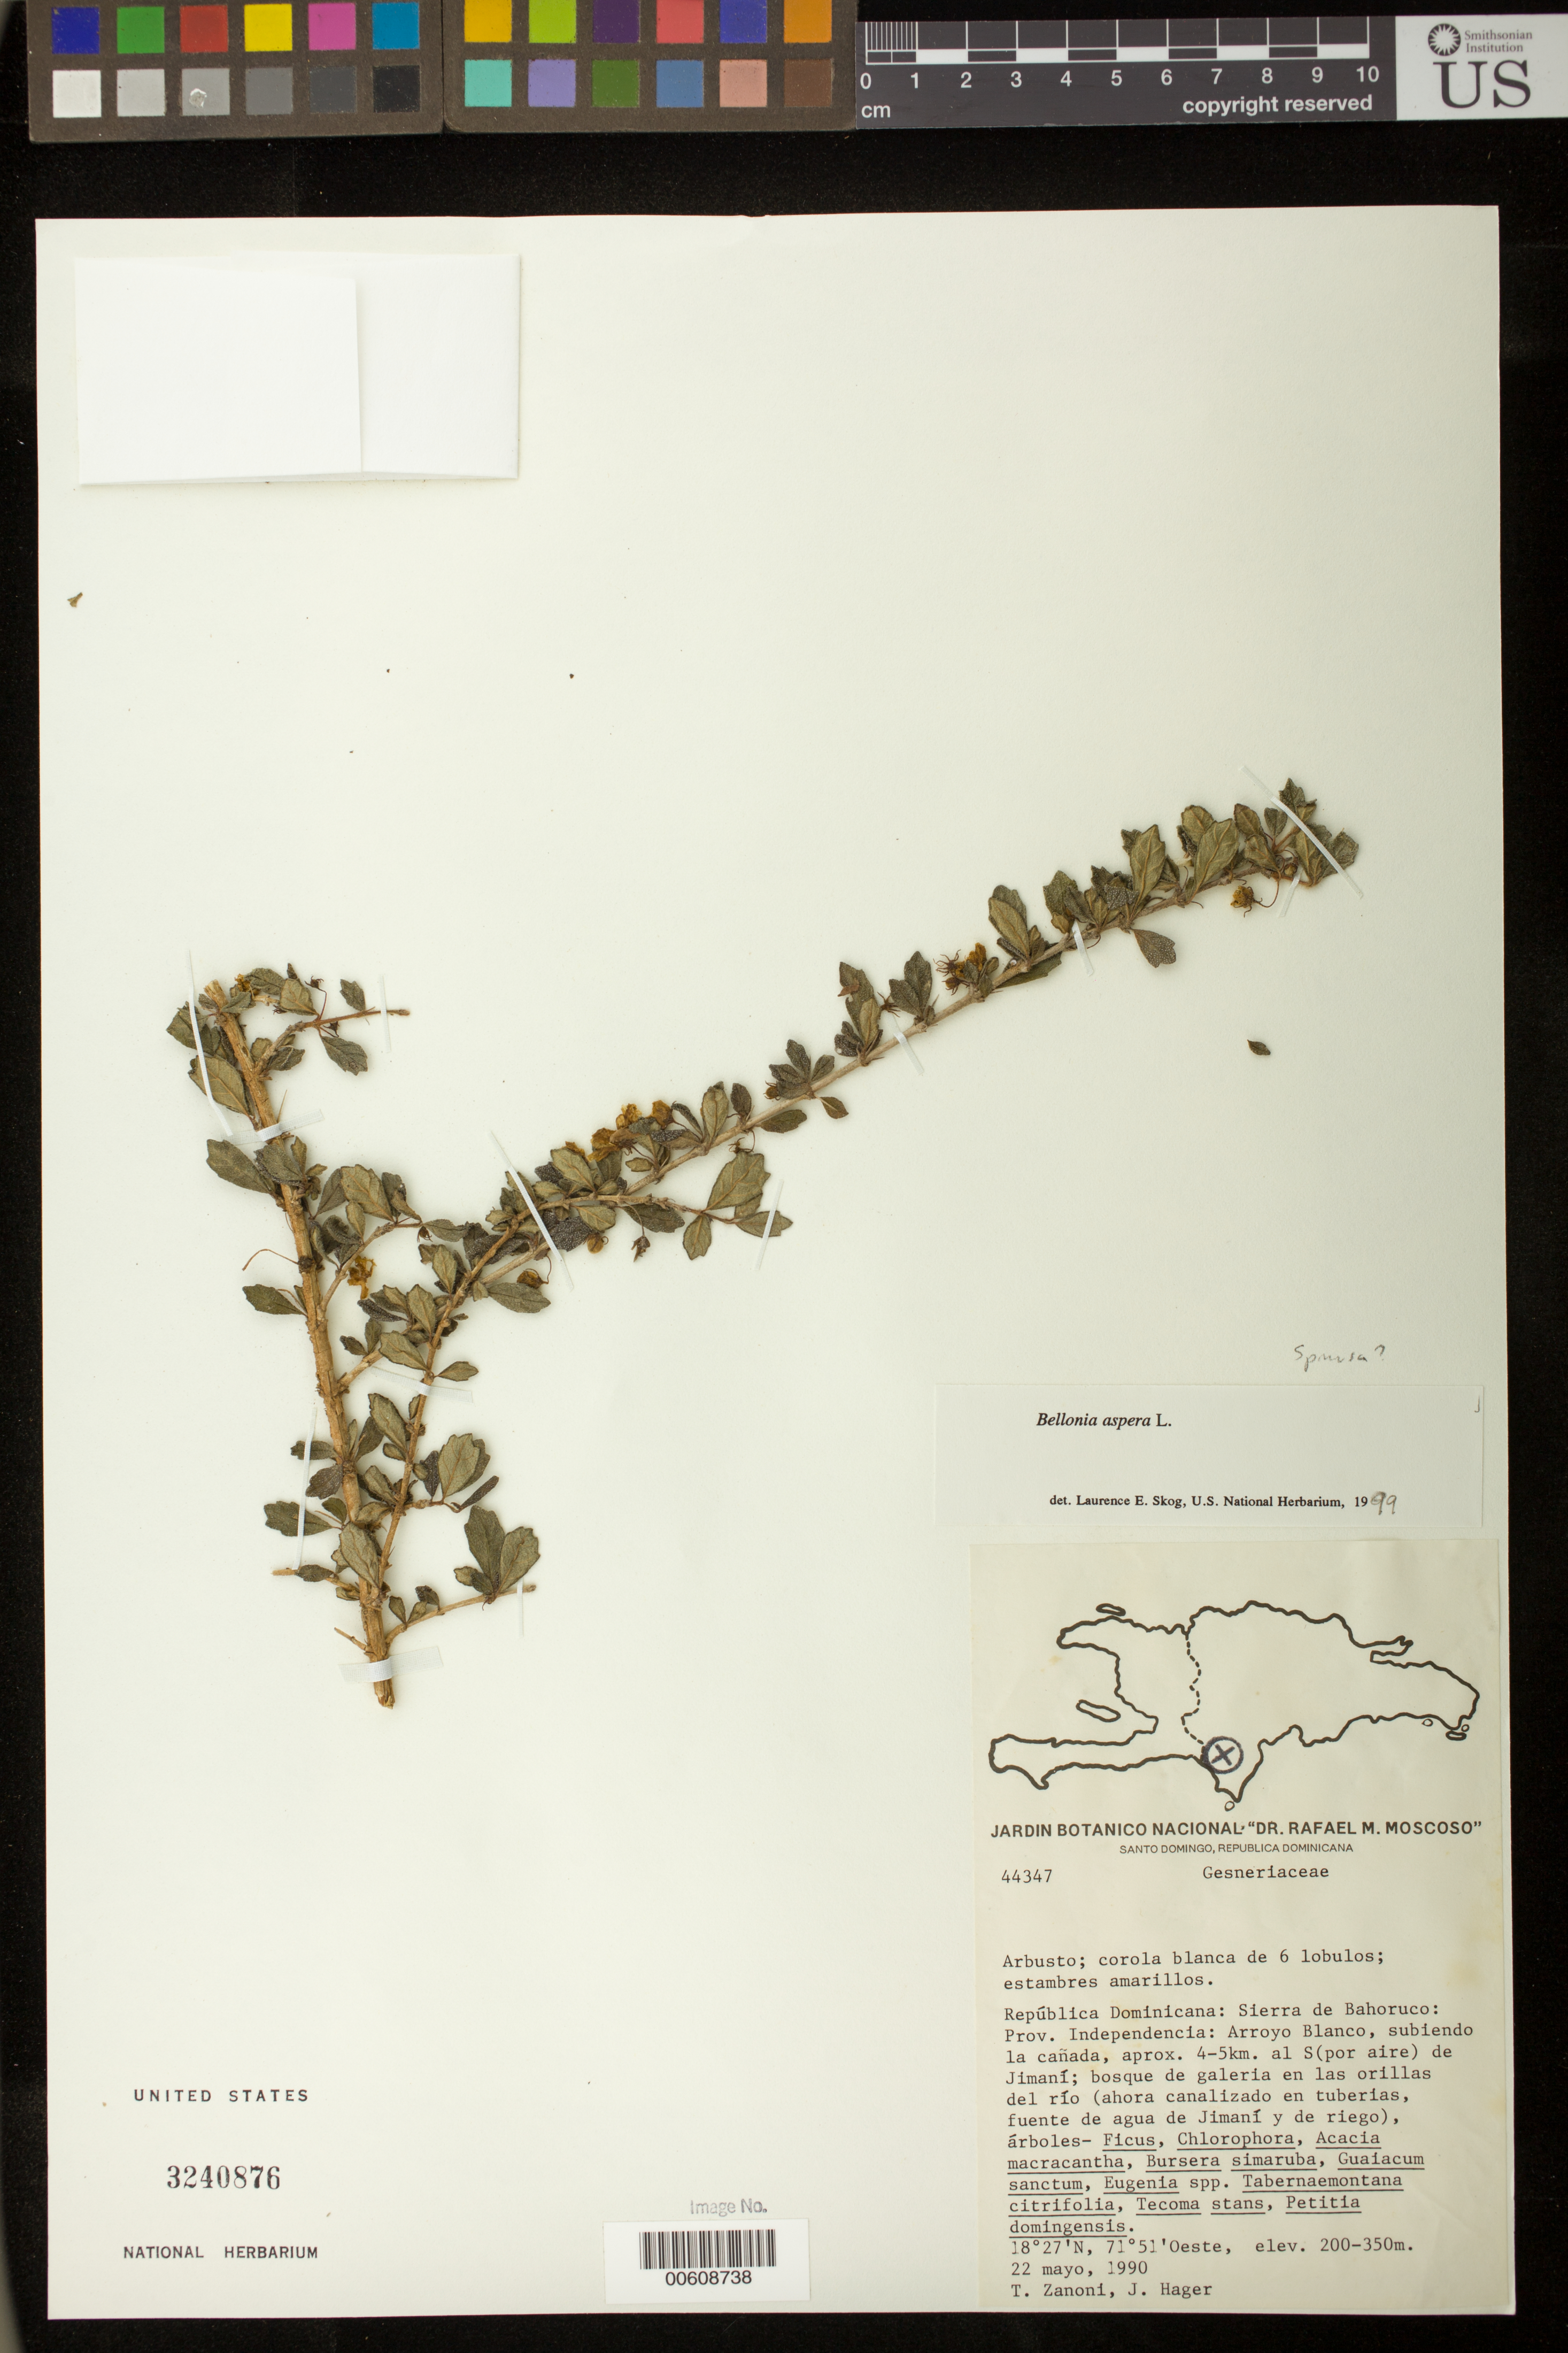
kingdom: Plantae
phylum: Tracheophyta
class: Magnoliopsida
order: Lamiales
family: Gesneriaceae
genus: Bellonia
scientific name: Bellonia aspera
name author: L.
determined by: Skog, Laurence E.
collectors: T. A. Zanoni & J. Hager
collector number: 44347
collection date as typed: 22 May 1990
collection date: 1990-05-22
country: Dominican Republic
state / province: Independencia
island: Hispaniola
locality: Sierra de Bahoruco: Prov. Independencia, Arroyo Blanco, subiendo la cañada, aprox. 4-5 km al S (por aire) de Jimaní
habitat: Bosque de galeria en las orillas del río (ahora canalizado en tuberias, fuente de agua de Jimaní y de riego)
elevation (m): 200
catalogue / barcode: US 3240876